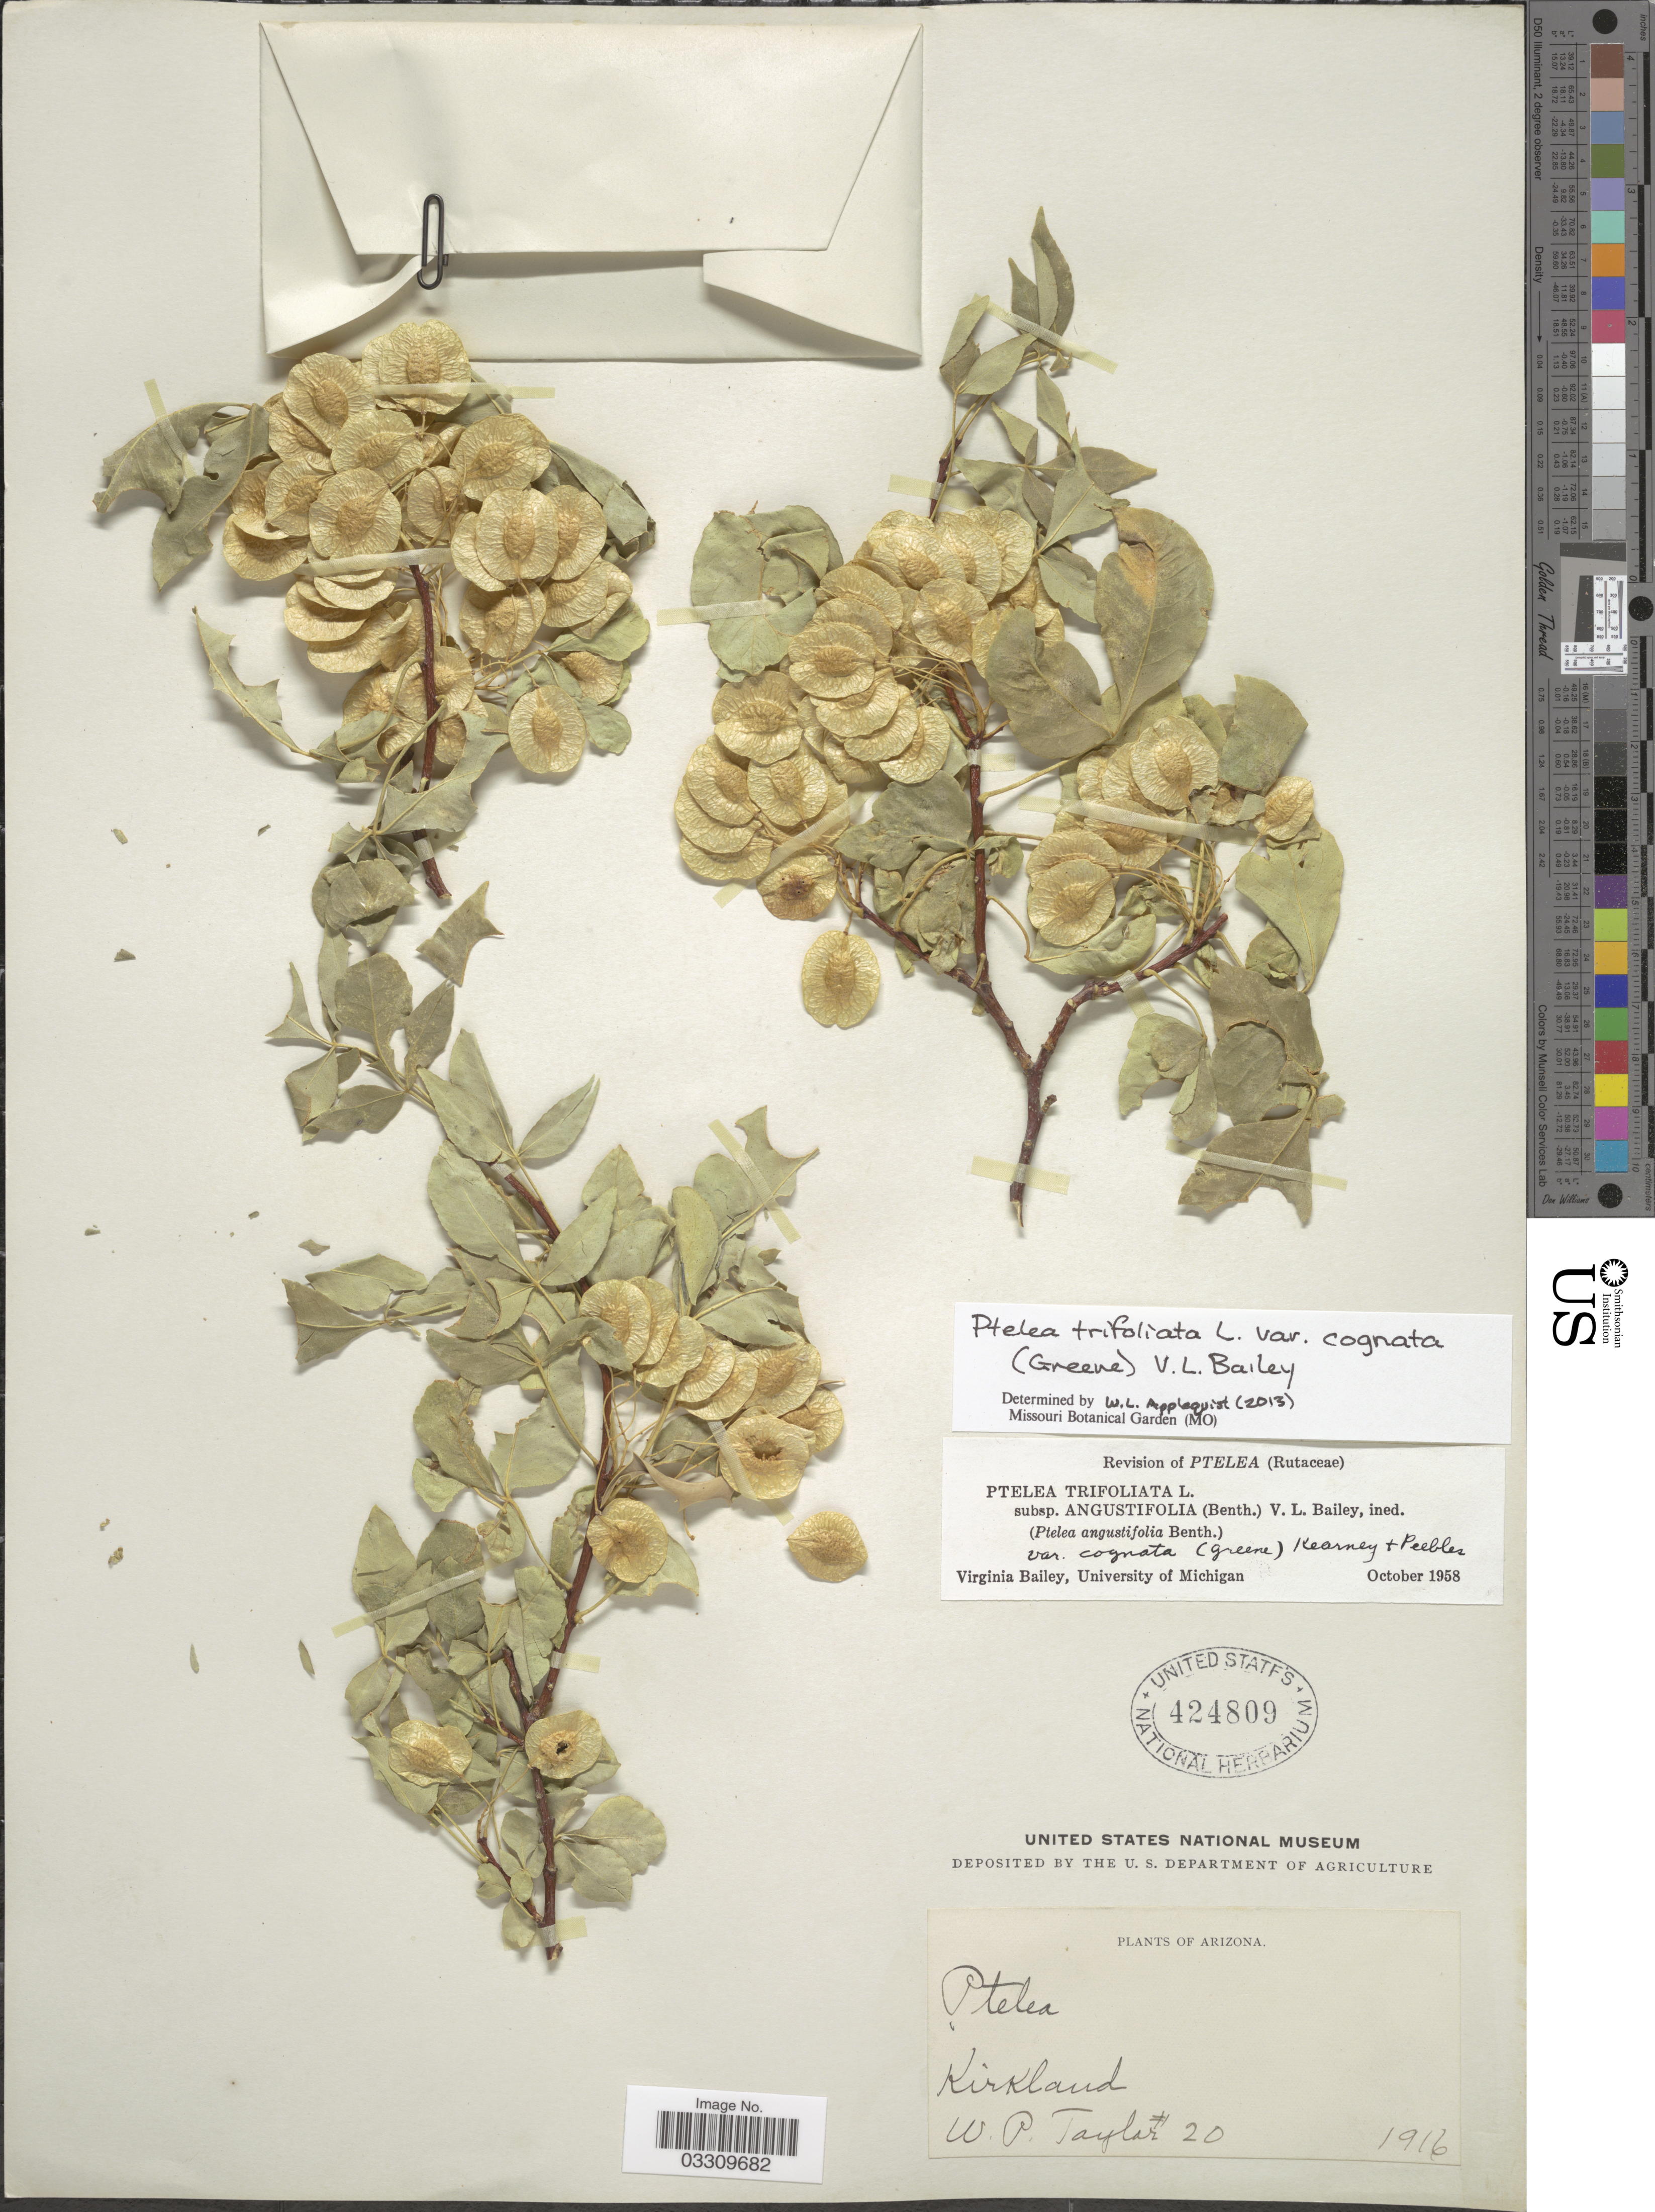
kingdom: Plantae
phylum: Tracheophyta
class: Magnoliopsida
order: Sapindales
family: Rutaceae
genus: Ptelea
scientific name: Ptelea trifoliata var. cognata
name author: (Greene) V. L. Bailey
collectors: W. P. Taylor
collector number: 20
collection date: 1916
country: United States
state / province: Arizona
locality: Kirkland.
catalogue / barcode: US 424809